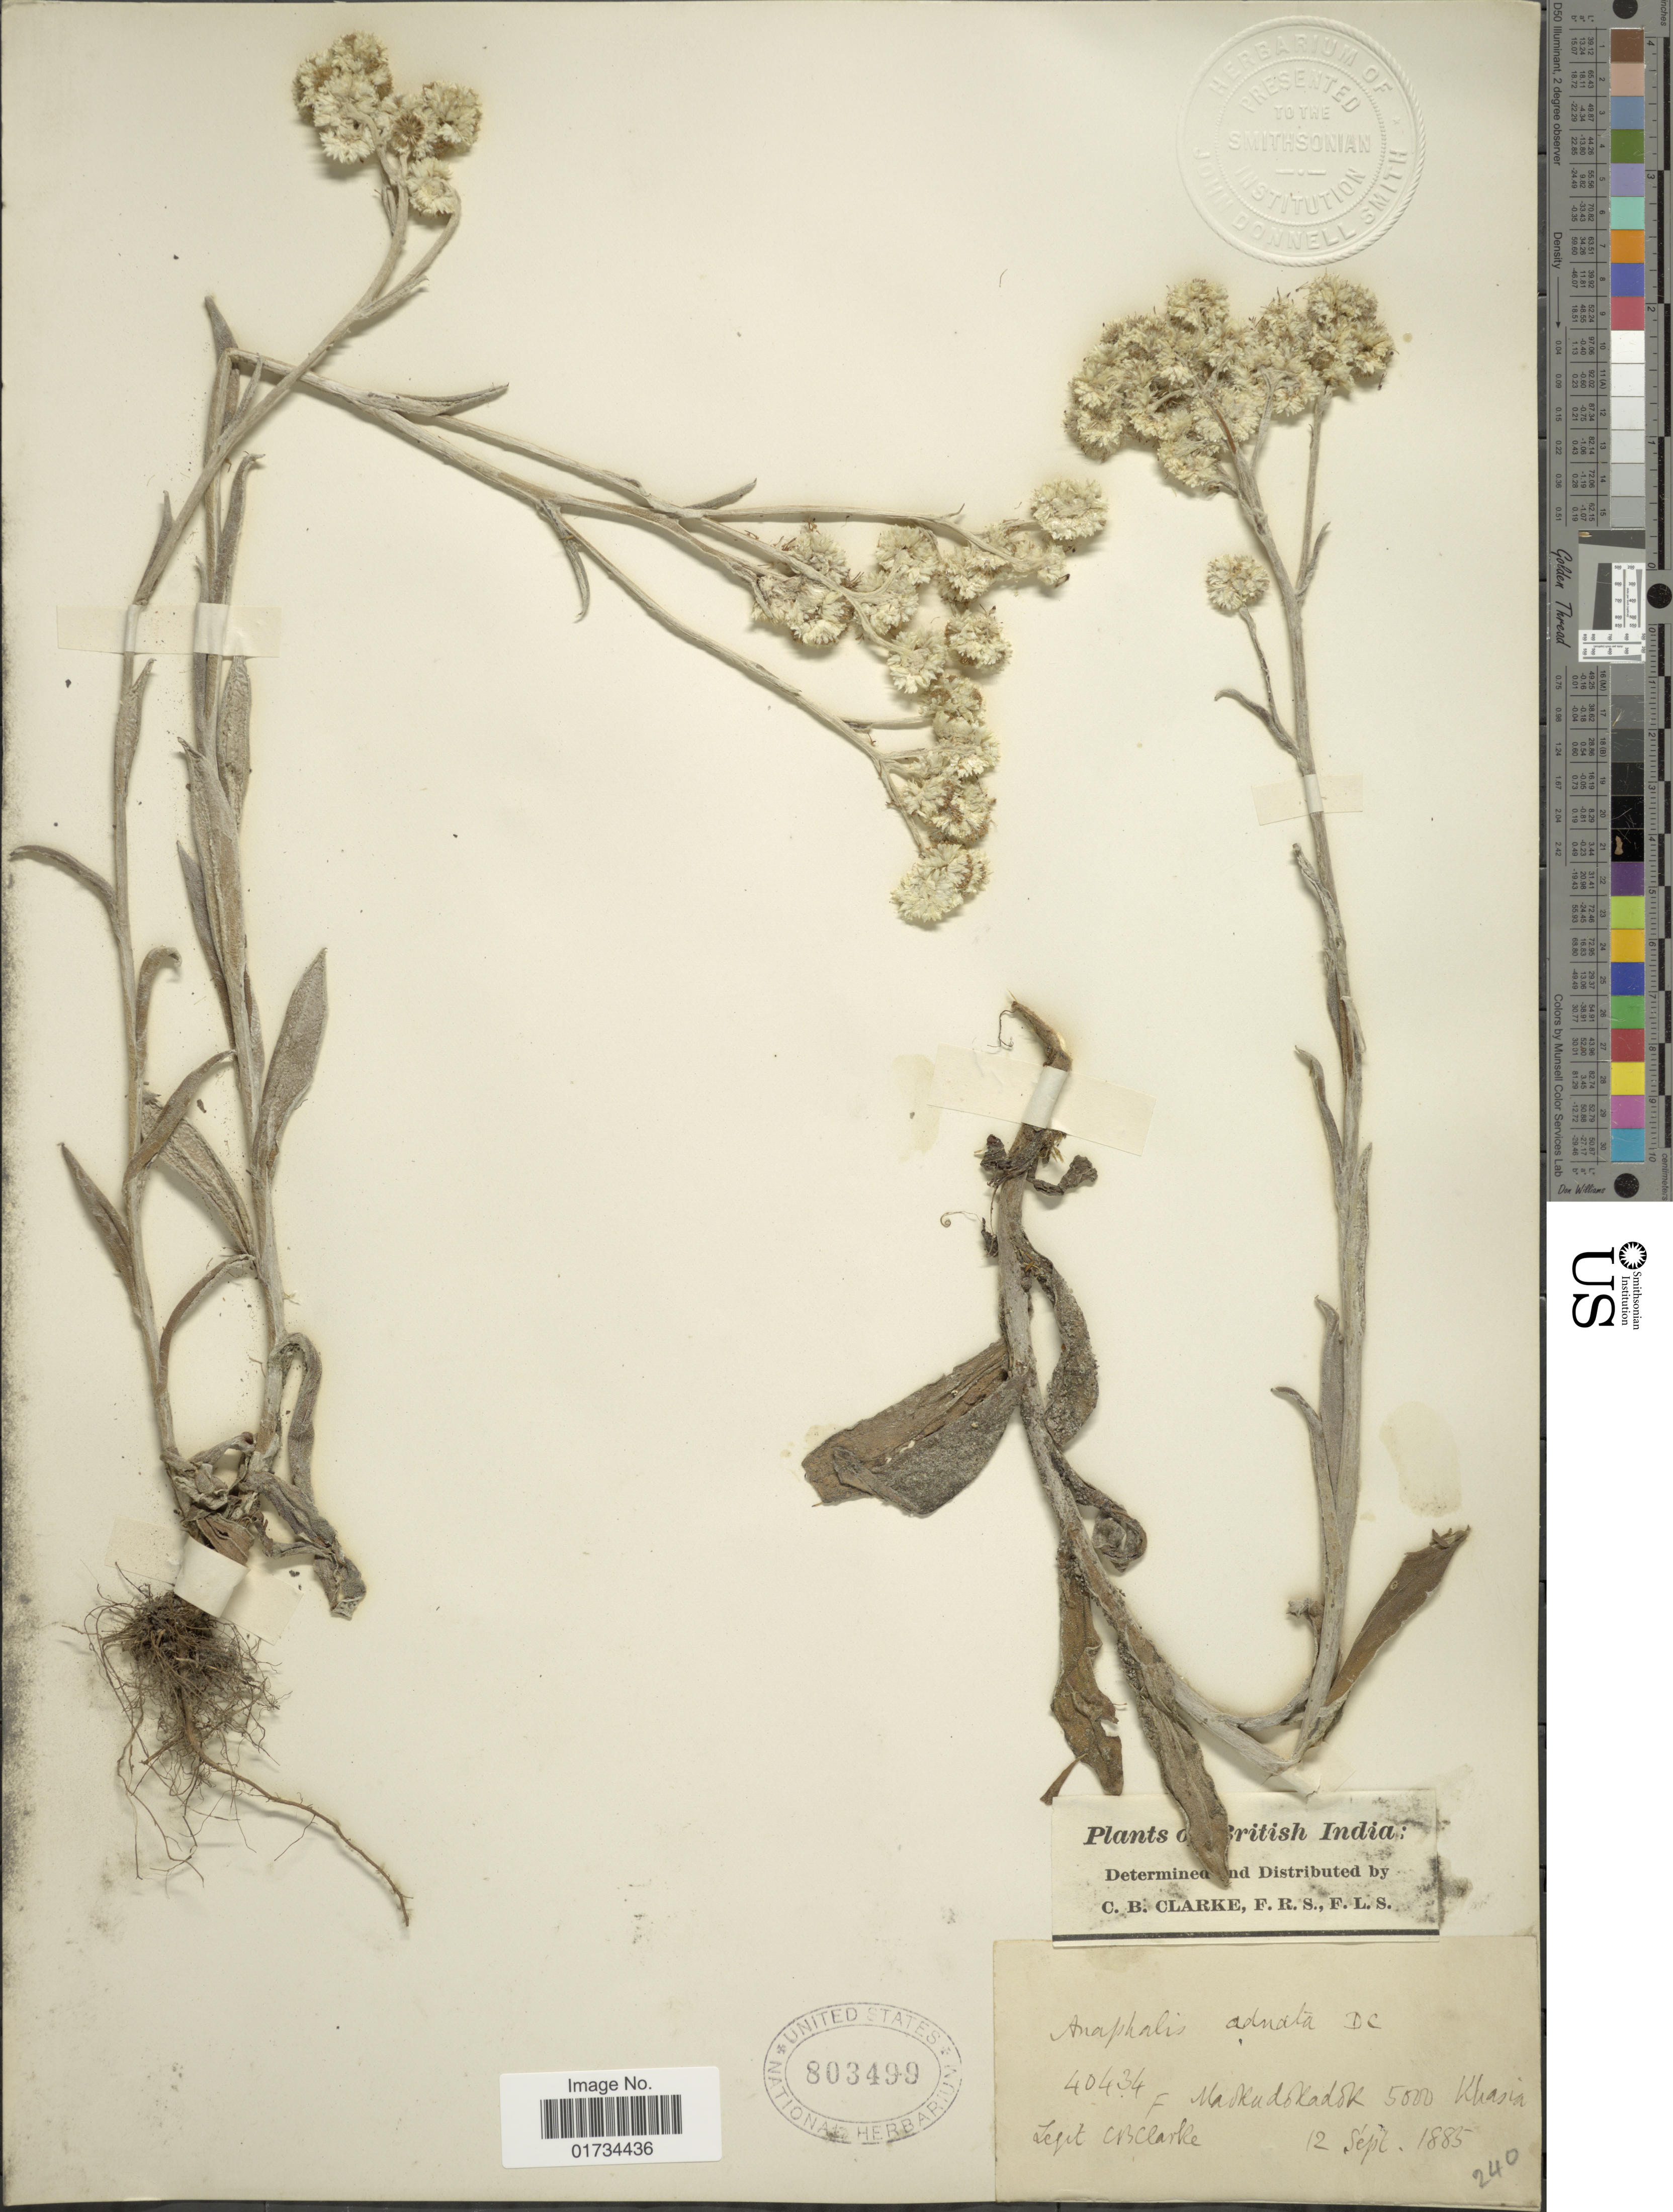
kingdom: Plantae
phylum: Tracheophyta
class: Magnoliopsida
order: Asterales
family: Asteraceae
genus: Anaphalis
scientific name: Anaphalis adnata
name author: DC.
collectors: C. B. Clarke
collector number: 40434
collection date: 1885-09-12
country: India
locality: F. Madrudokadoko Khasia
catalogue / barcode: US 803499